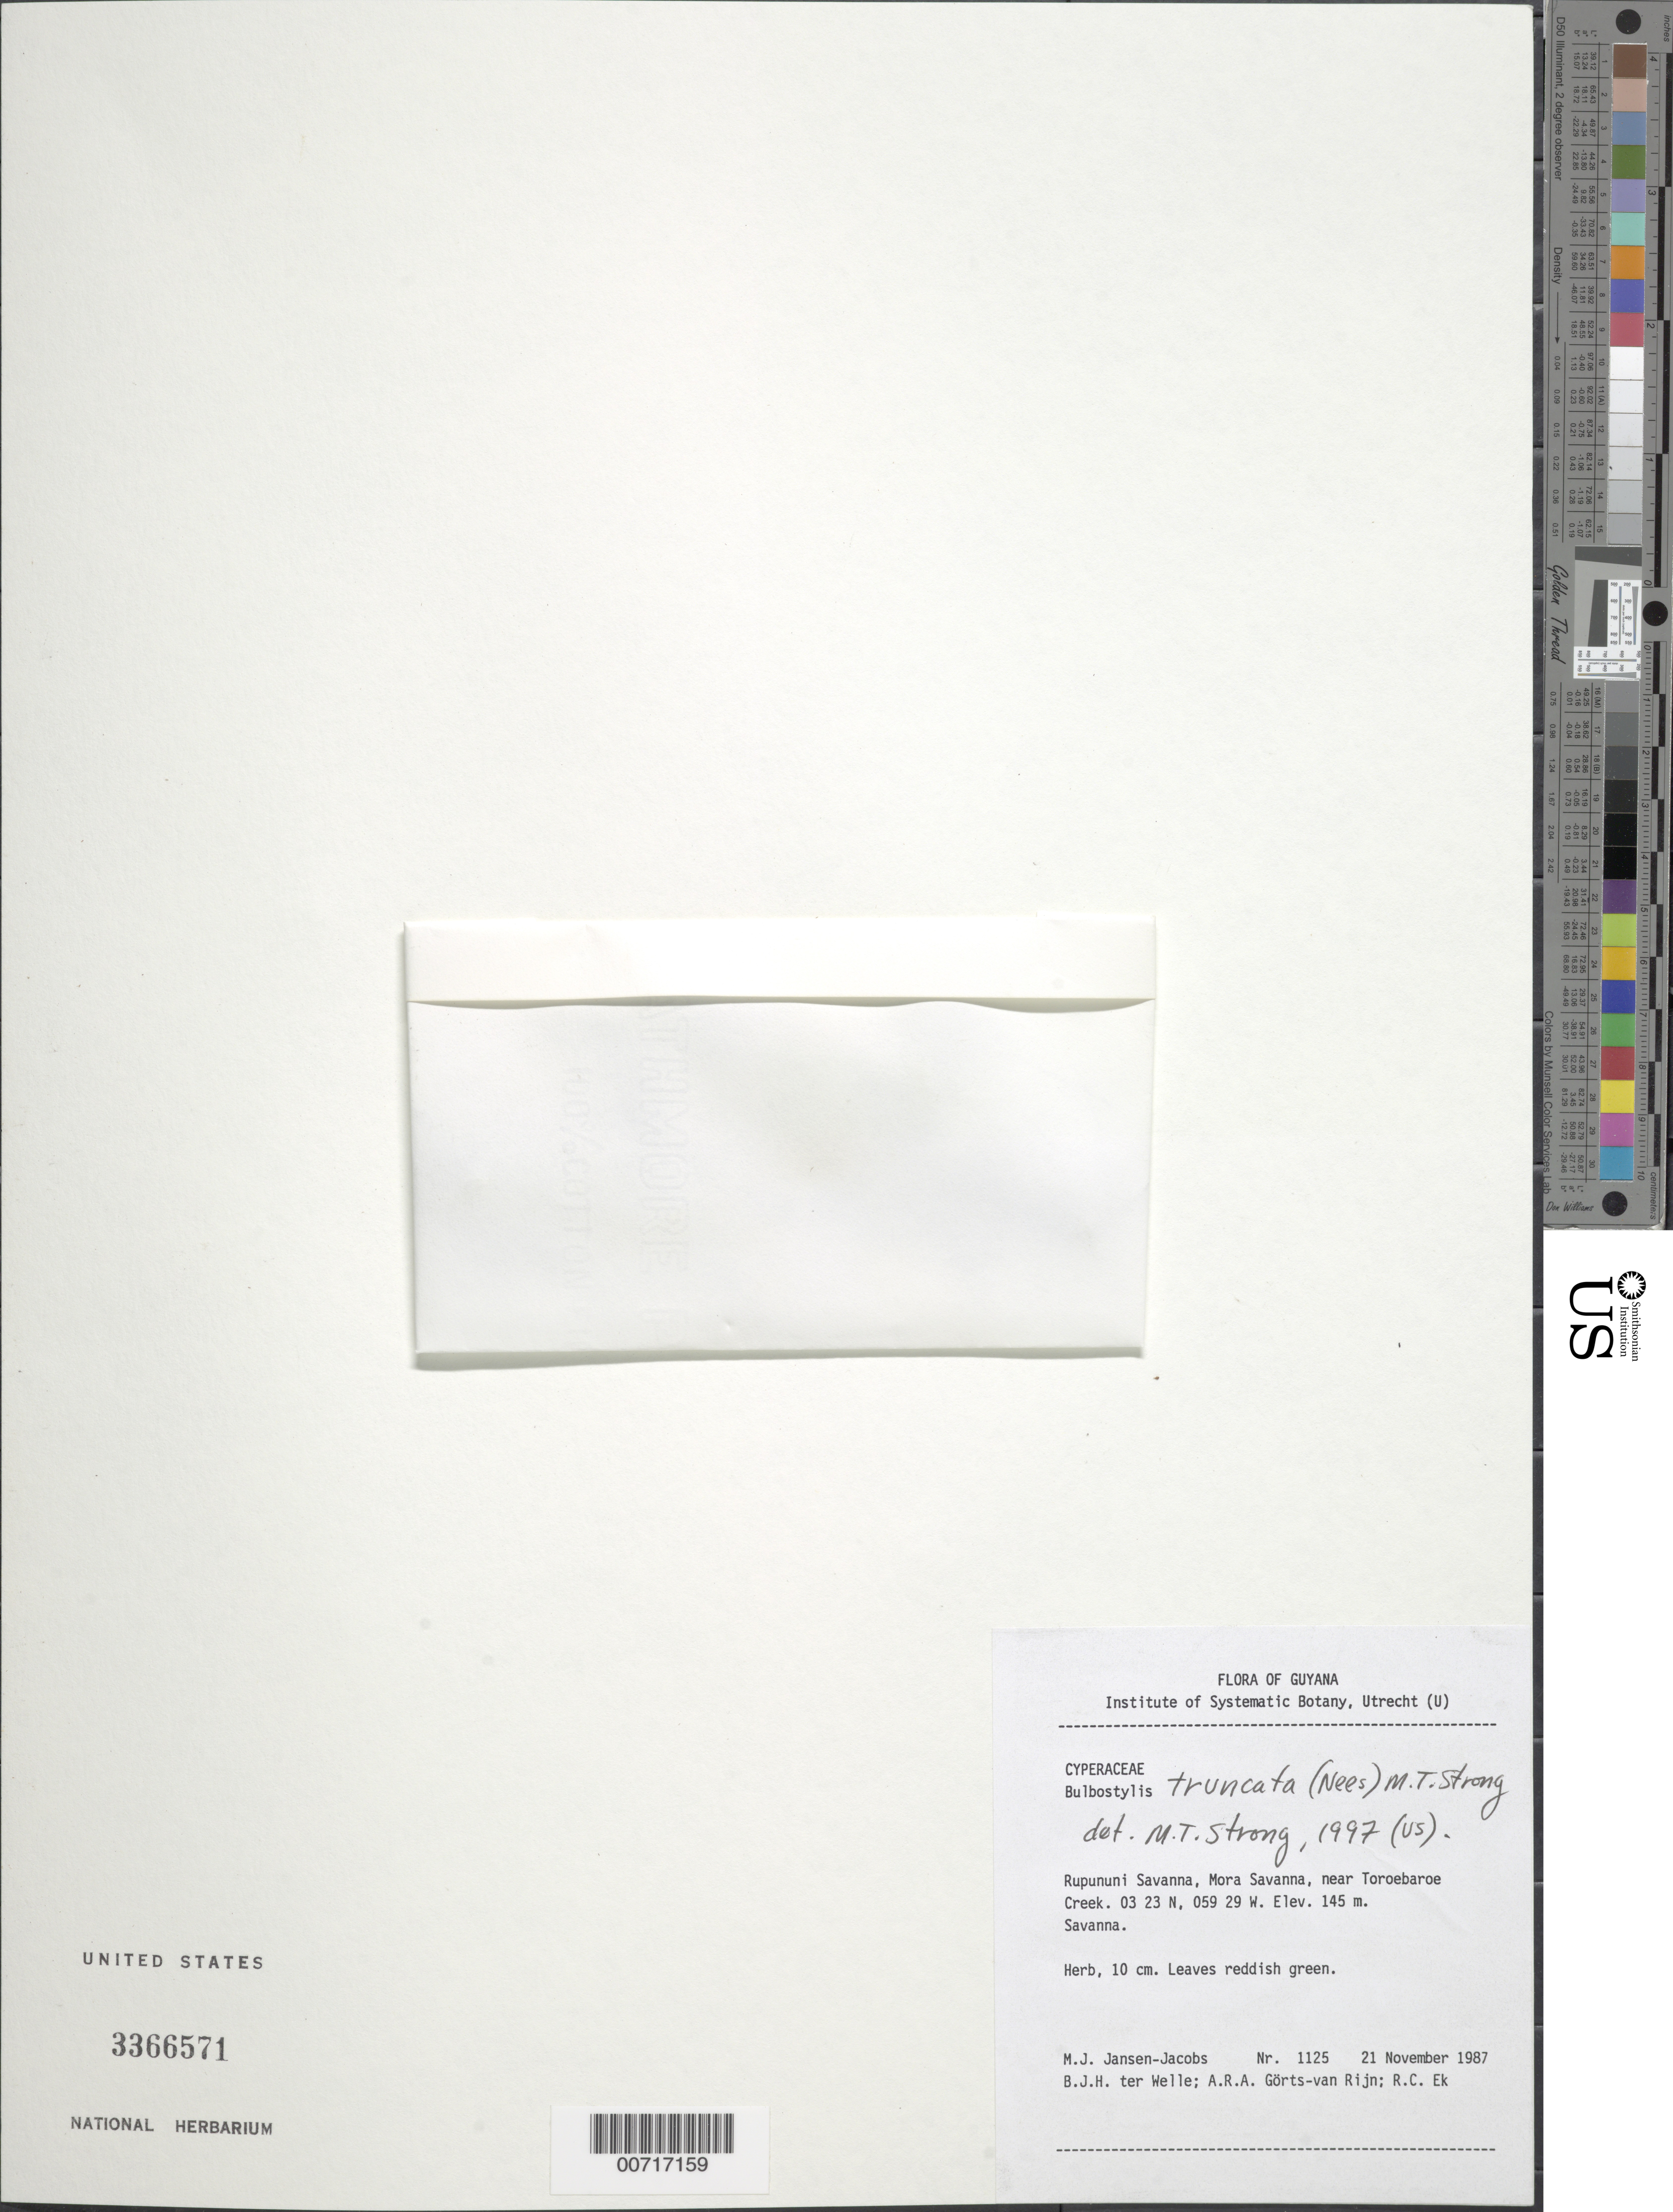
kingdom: Plantae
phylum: Tracheophyta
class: Liliopsida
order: Poales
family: Cyperaceae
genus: Bulbostylis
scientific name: Bulbostylis truncata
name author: (Nees) M.T. Strong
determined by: Strong, M. T., (US), Smithsonian Institution - National Museum of Natural History (UNITED STATES)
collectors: M. J. Jansen-Jacobs, B. Welle, A. .R. A. Görts-van Rijn & R. C. Ek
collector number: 1125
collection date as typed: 21-Nov-87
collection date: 1987-11-21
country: Guyana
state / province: U. Takutu-U. Essequibo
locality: Rupununi Savanna, Mora Savanna, near Toroebaroe Creek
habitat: Savanna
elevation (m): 145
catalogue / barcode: US 3366571